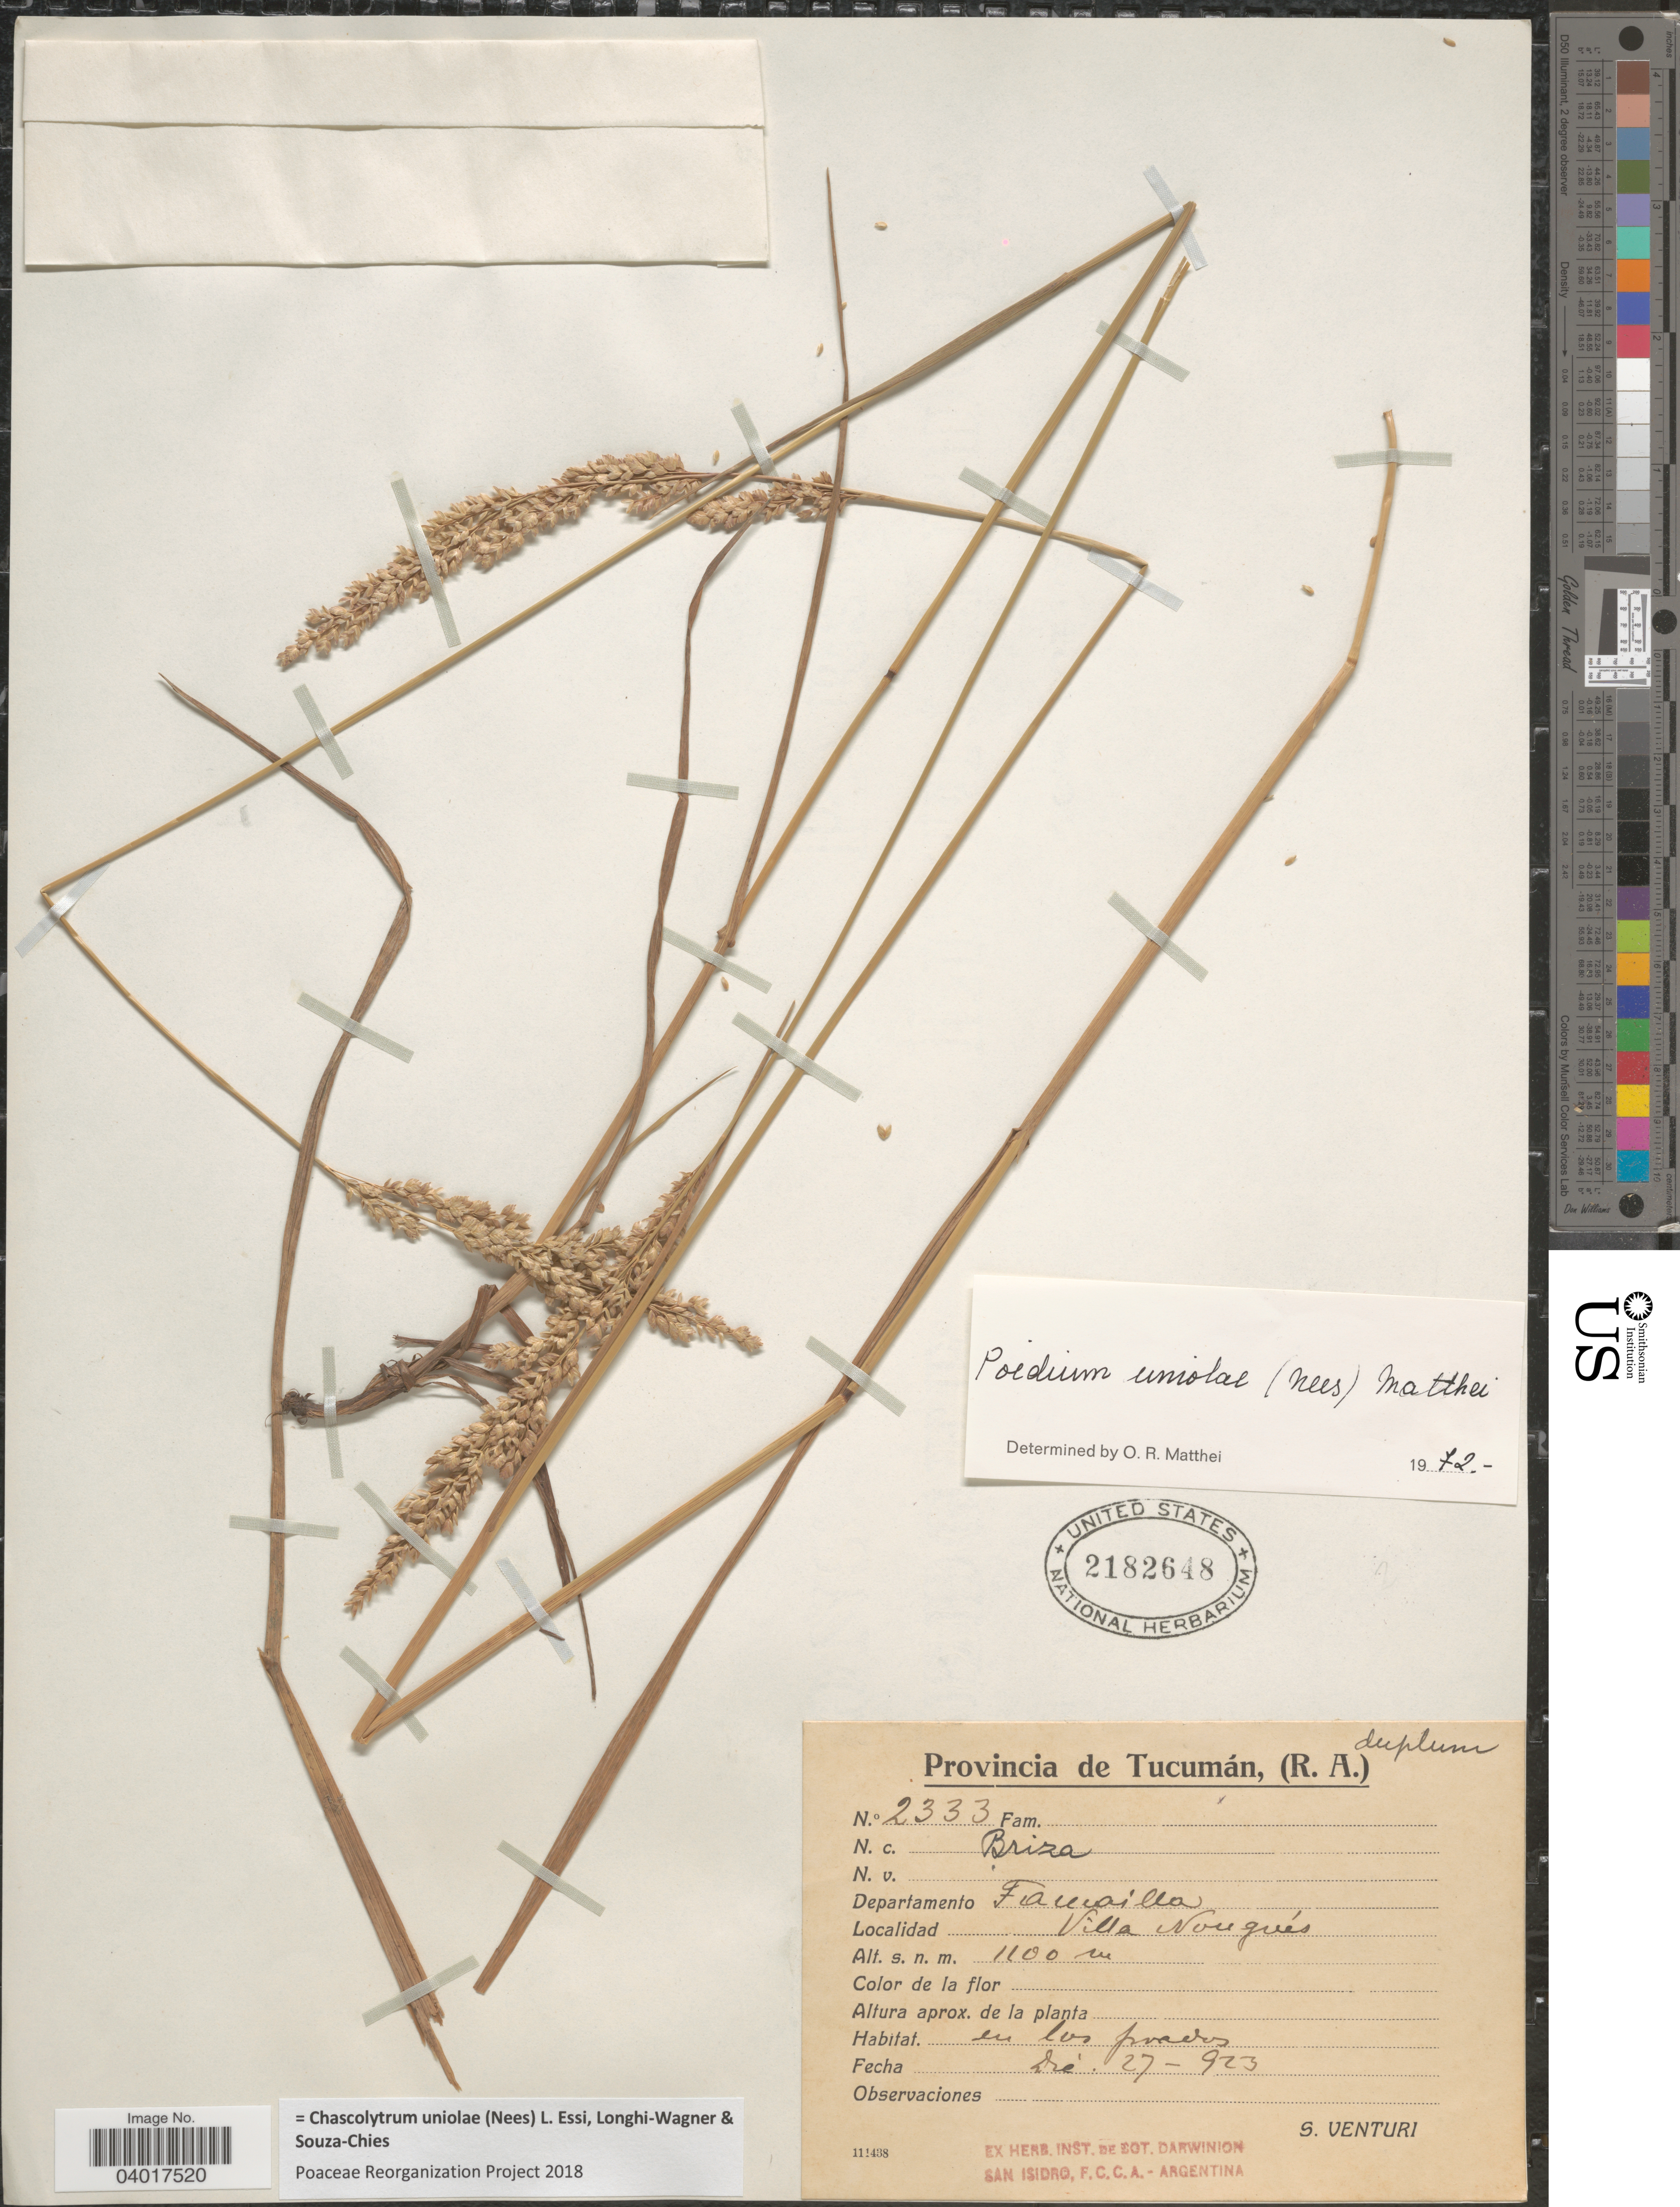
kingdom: Plantae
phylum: Tracheophyta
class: Liliopsida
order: Poales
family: Poaceae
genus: Chascolytrum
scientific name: Chascolytrum uniolae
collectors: S. Venturi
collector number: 2333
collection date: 1923-12-27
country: Argentina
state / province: Tucuman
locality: Departamento Famaillá. Villa Nougués.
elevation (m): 1100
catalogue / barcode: US 2182648